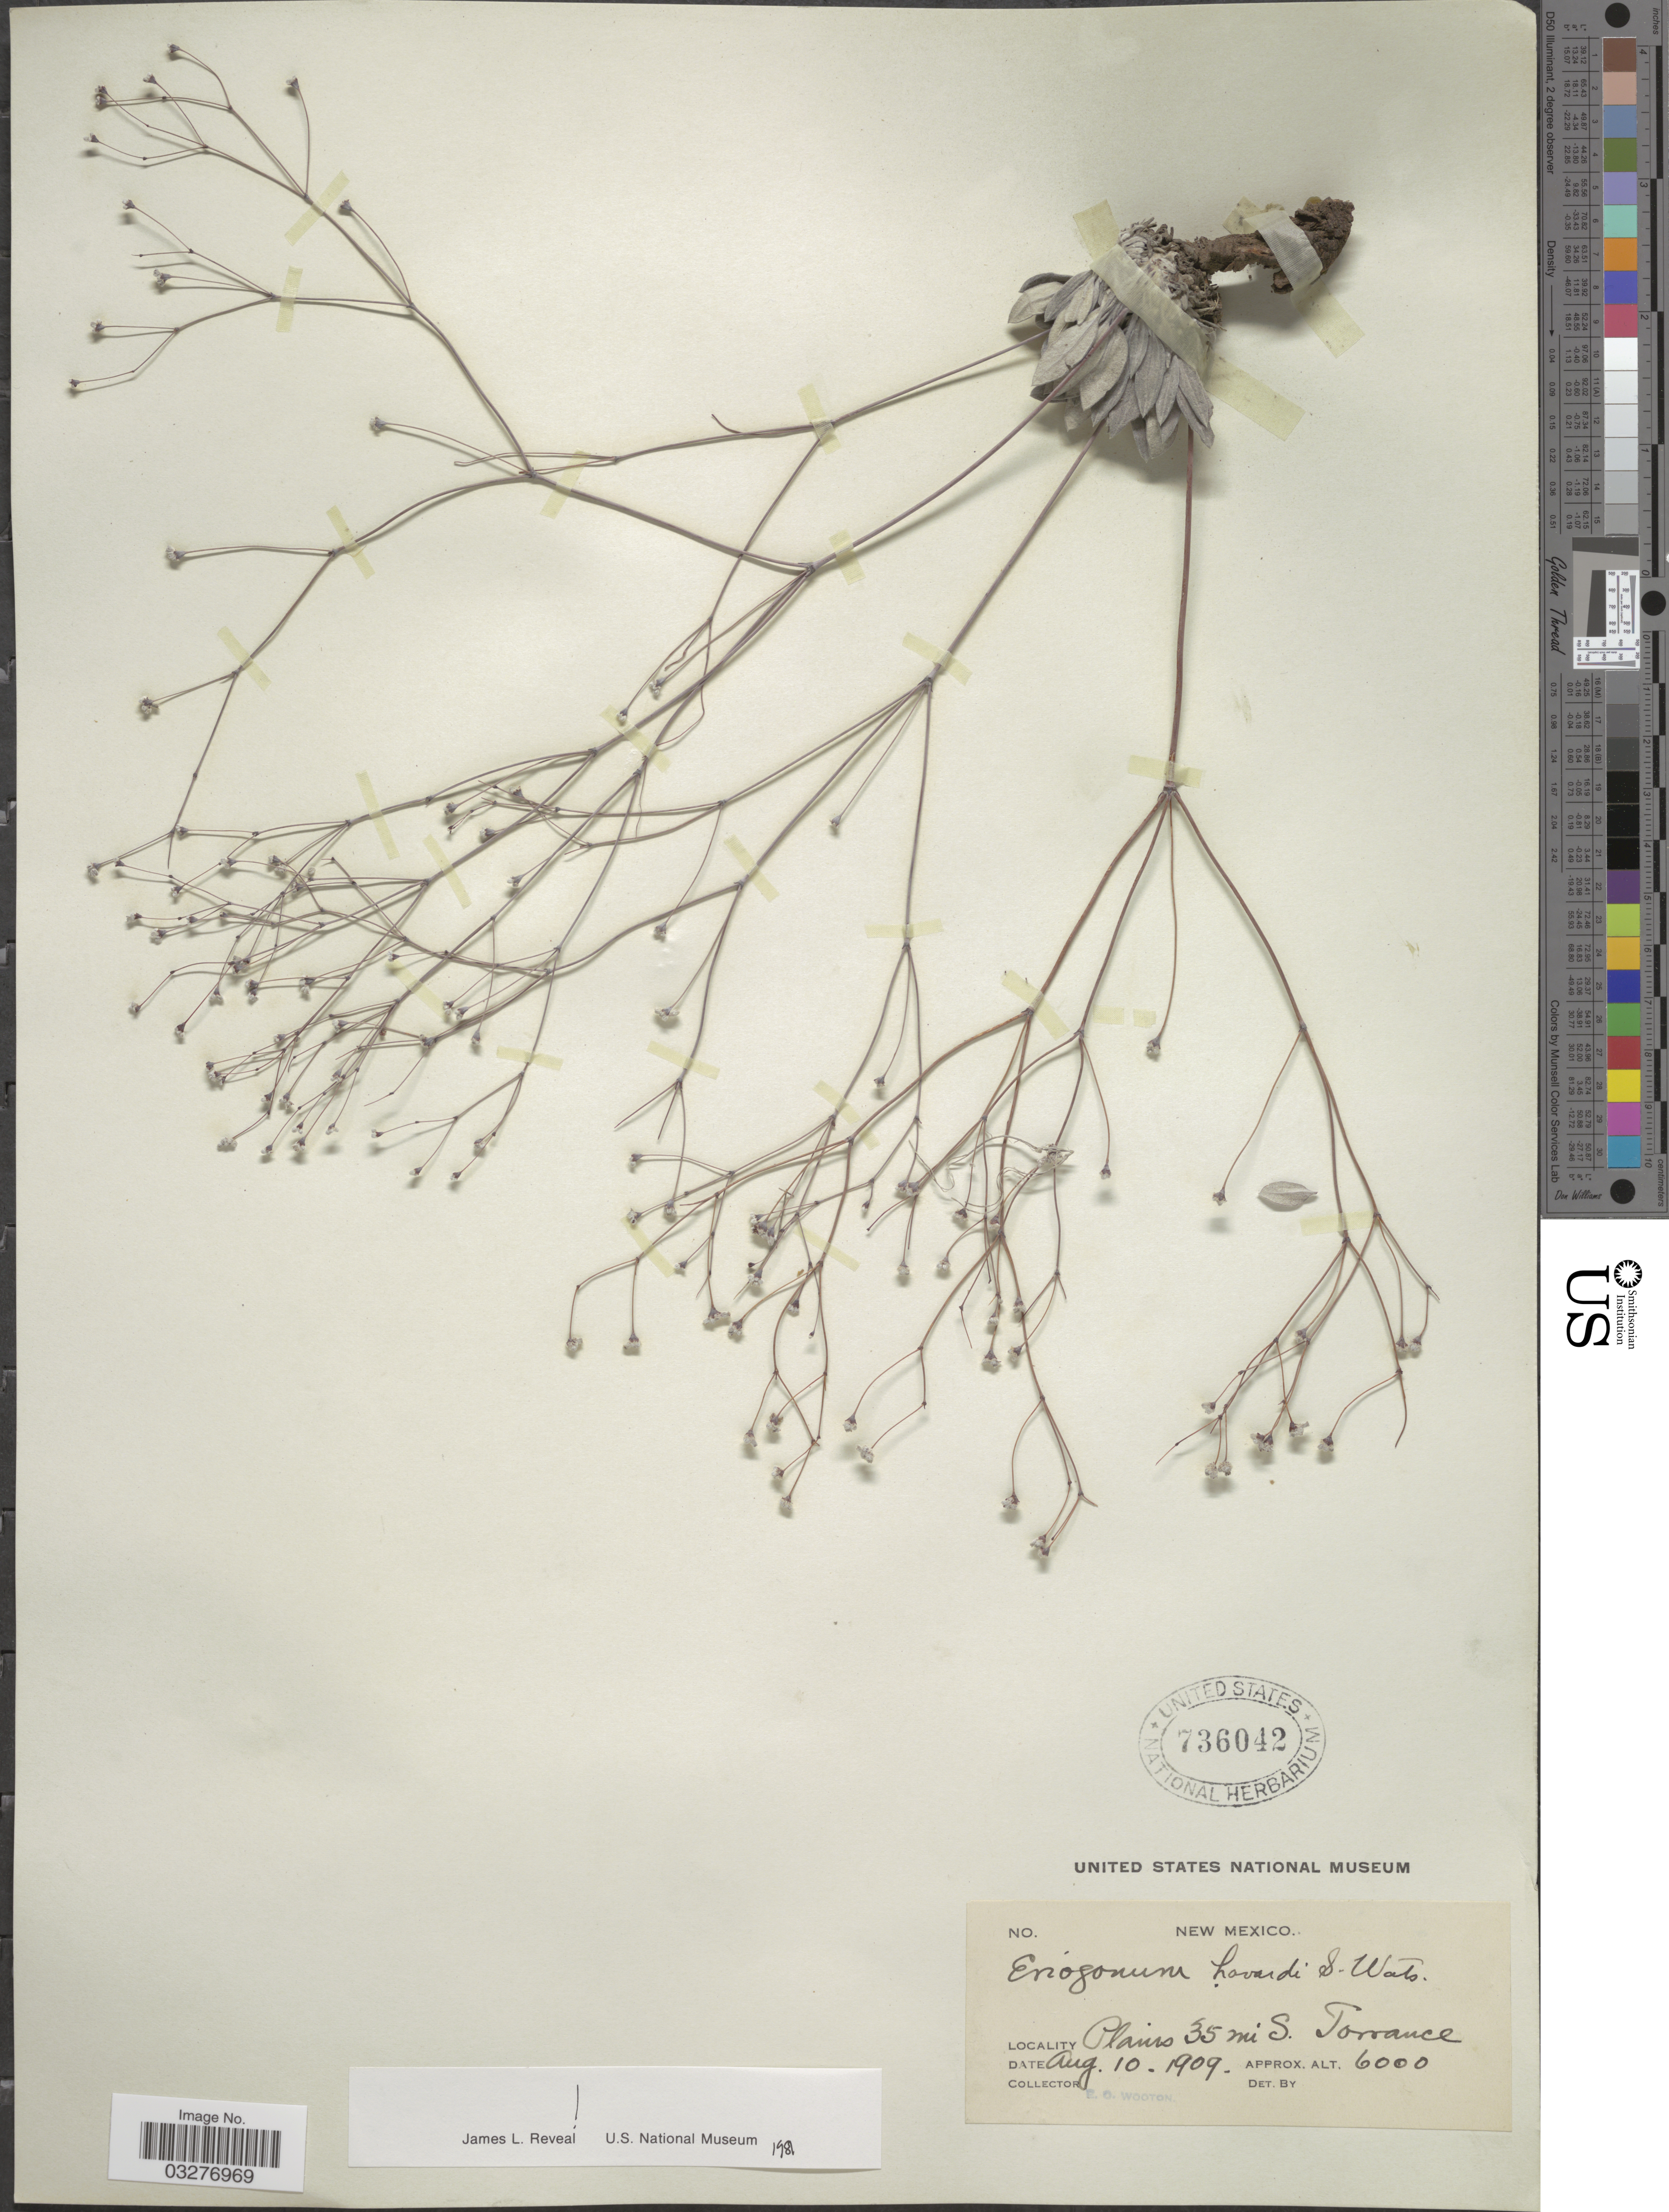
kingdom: Plantae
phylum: Tracheophyta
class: Magnoliopsida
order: Caryophyllales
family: Polygonaceae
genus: Eriogonum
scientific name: Eriogonum havardii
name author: S. Watson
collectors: E. O. Wooton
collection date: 1909-08-10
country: United States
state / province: New Mexico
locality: Plains 35 mi S. Torrance.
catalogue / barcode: US 736042